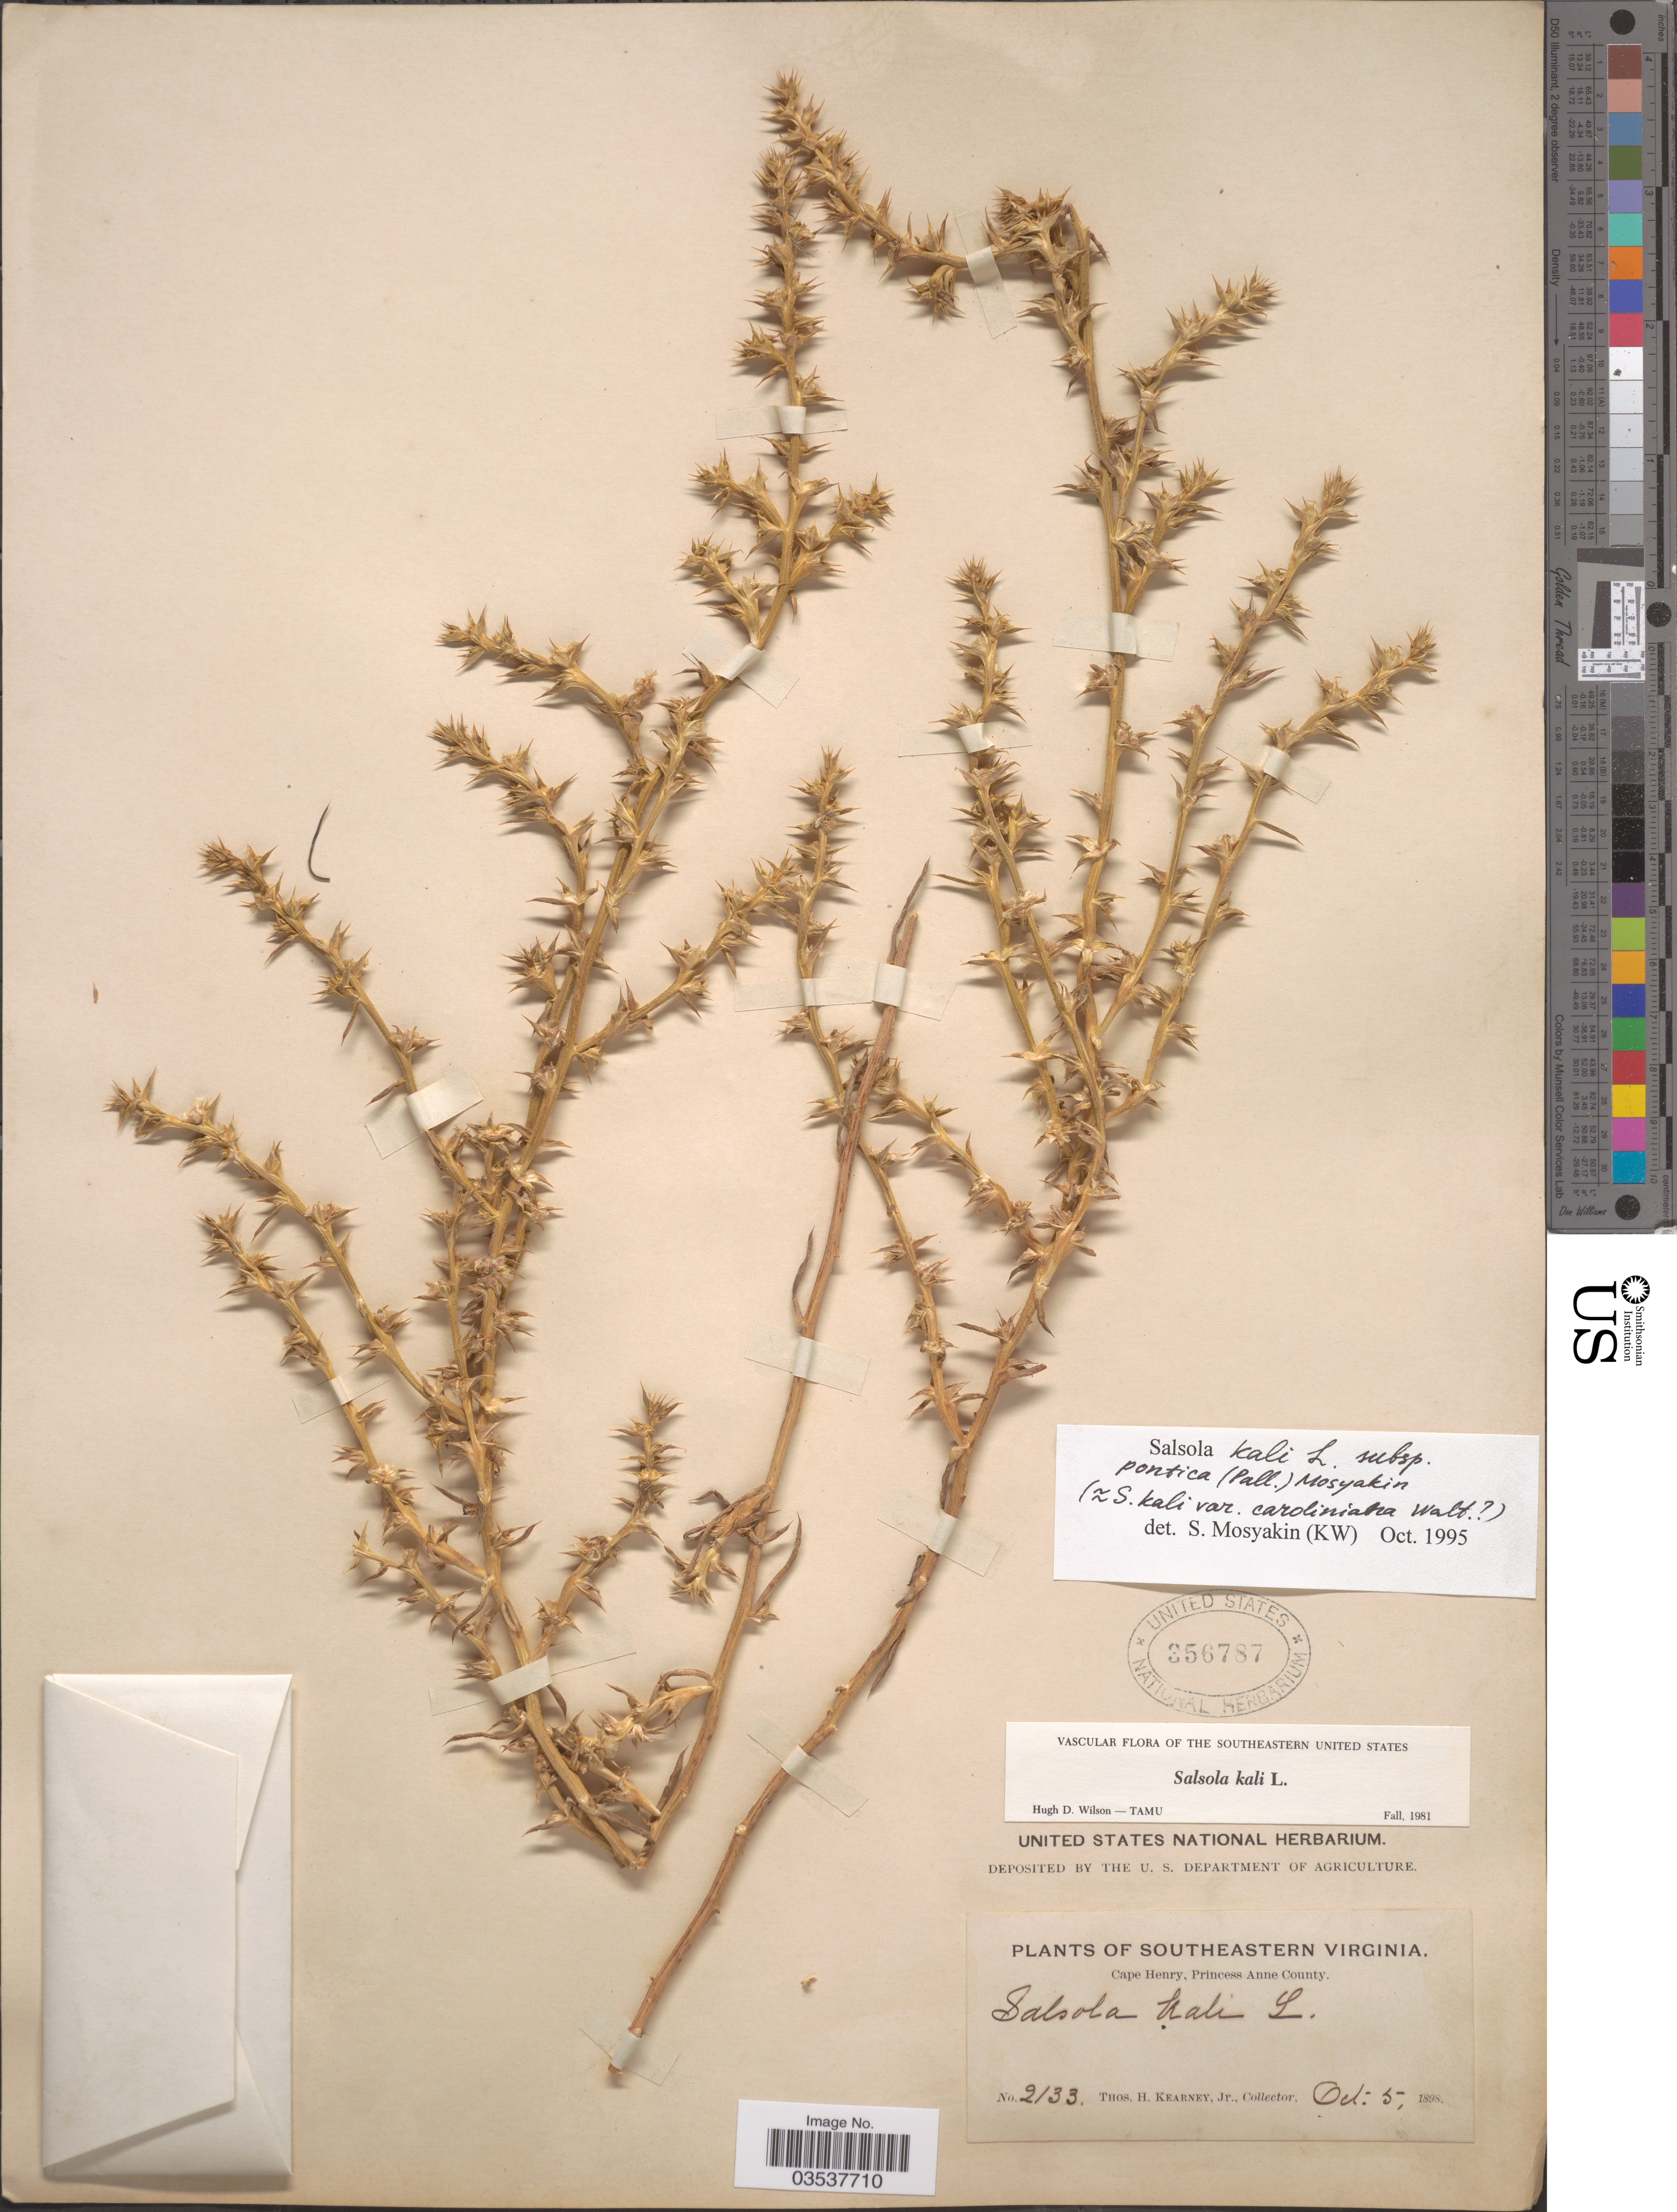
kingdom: Plantae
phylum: Tracheophyta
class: Magnoliopsida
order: Caryophyllales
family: Amaranthaceae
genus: Salsola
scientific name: Salsola kali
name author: L.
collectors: T. H. Kearney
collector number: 2133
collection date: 1898-10-05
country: United States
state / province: Virginia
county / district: City of Virginia Beach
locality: Southeastern Virginia. Cape Henry, Princess Anne (=historic county name) County.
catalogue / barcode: US 356787